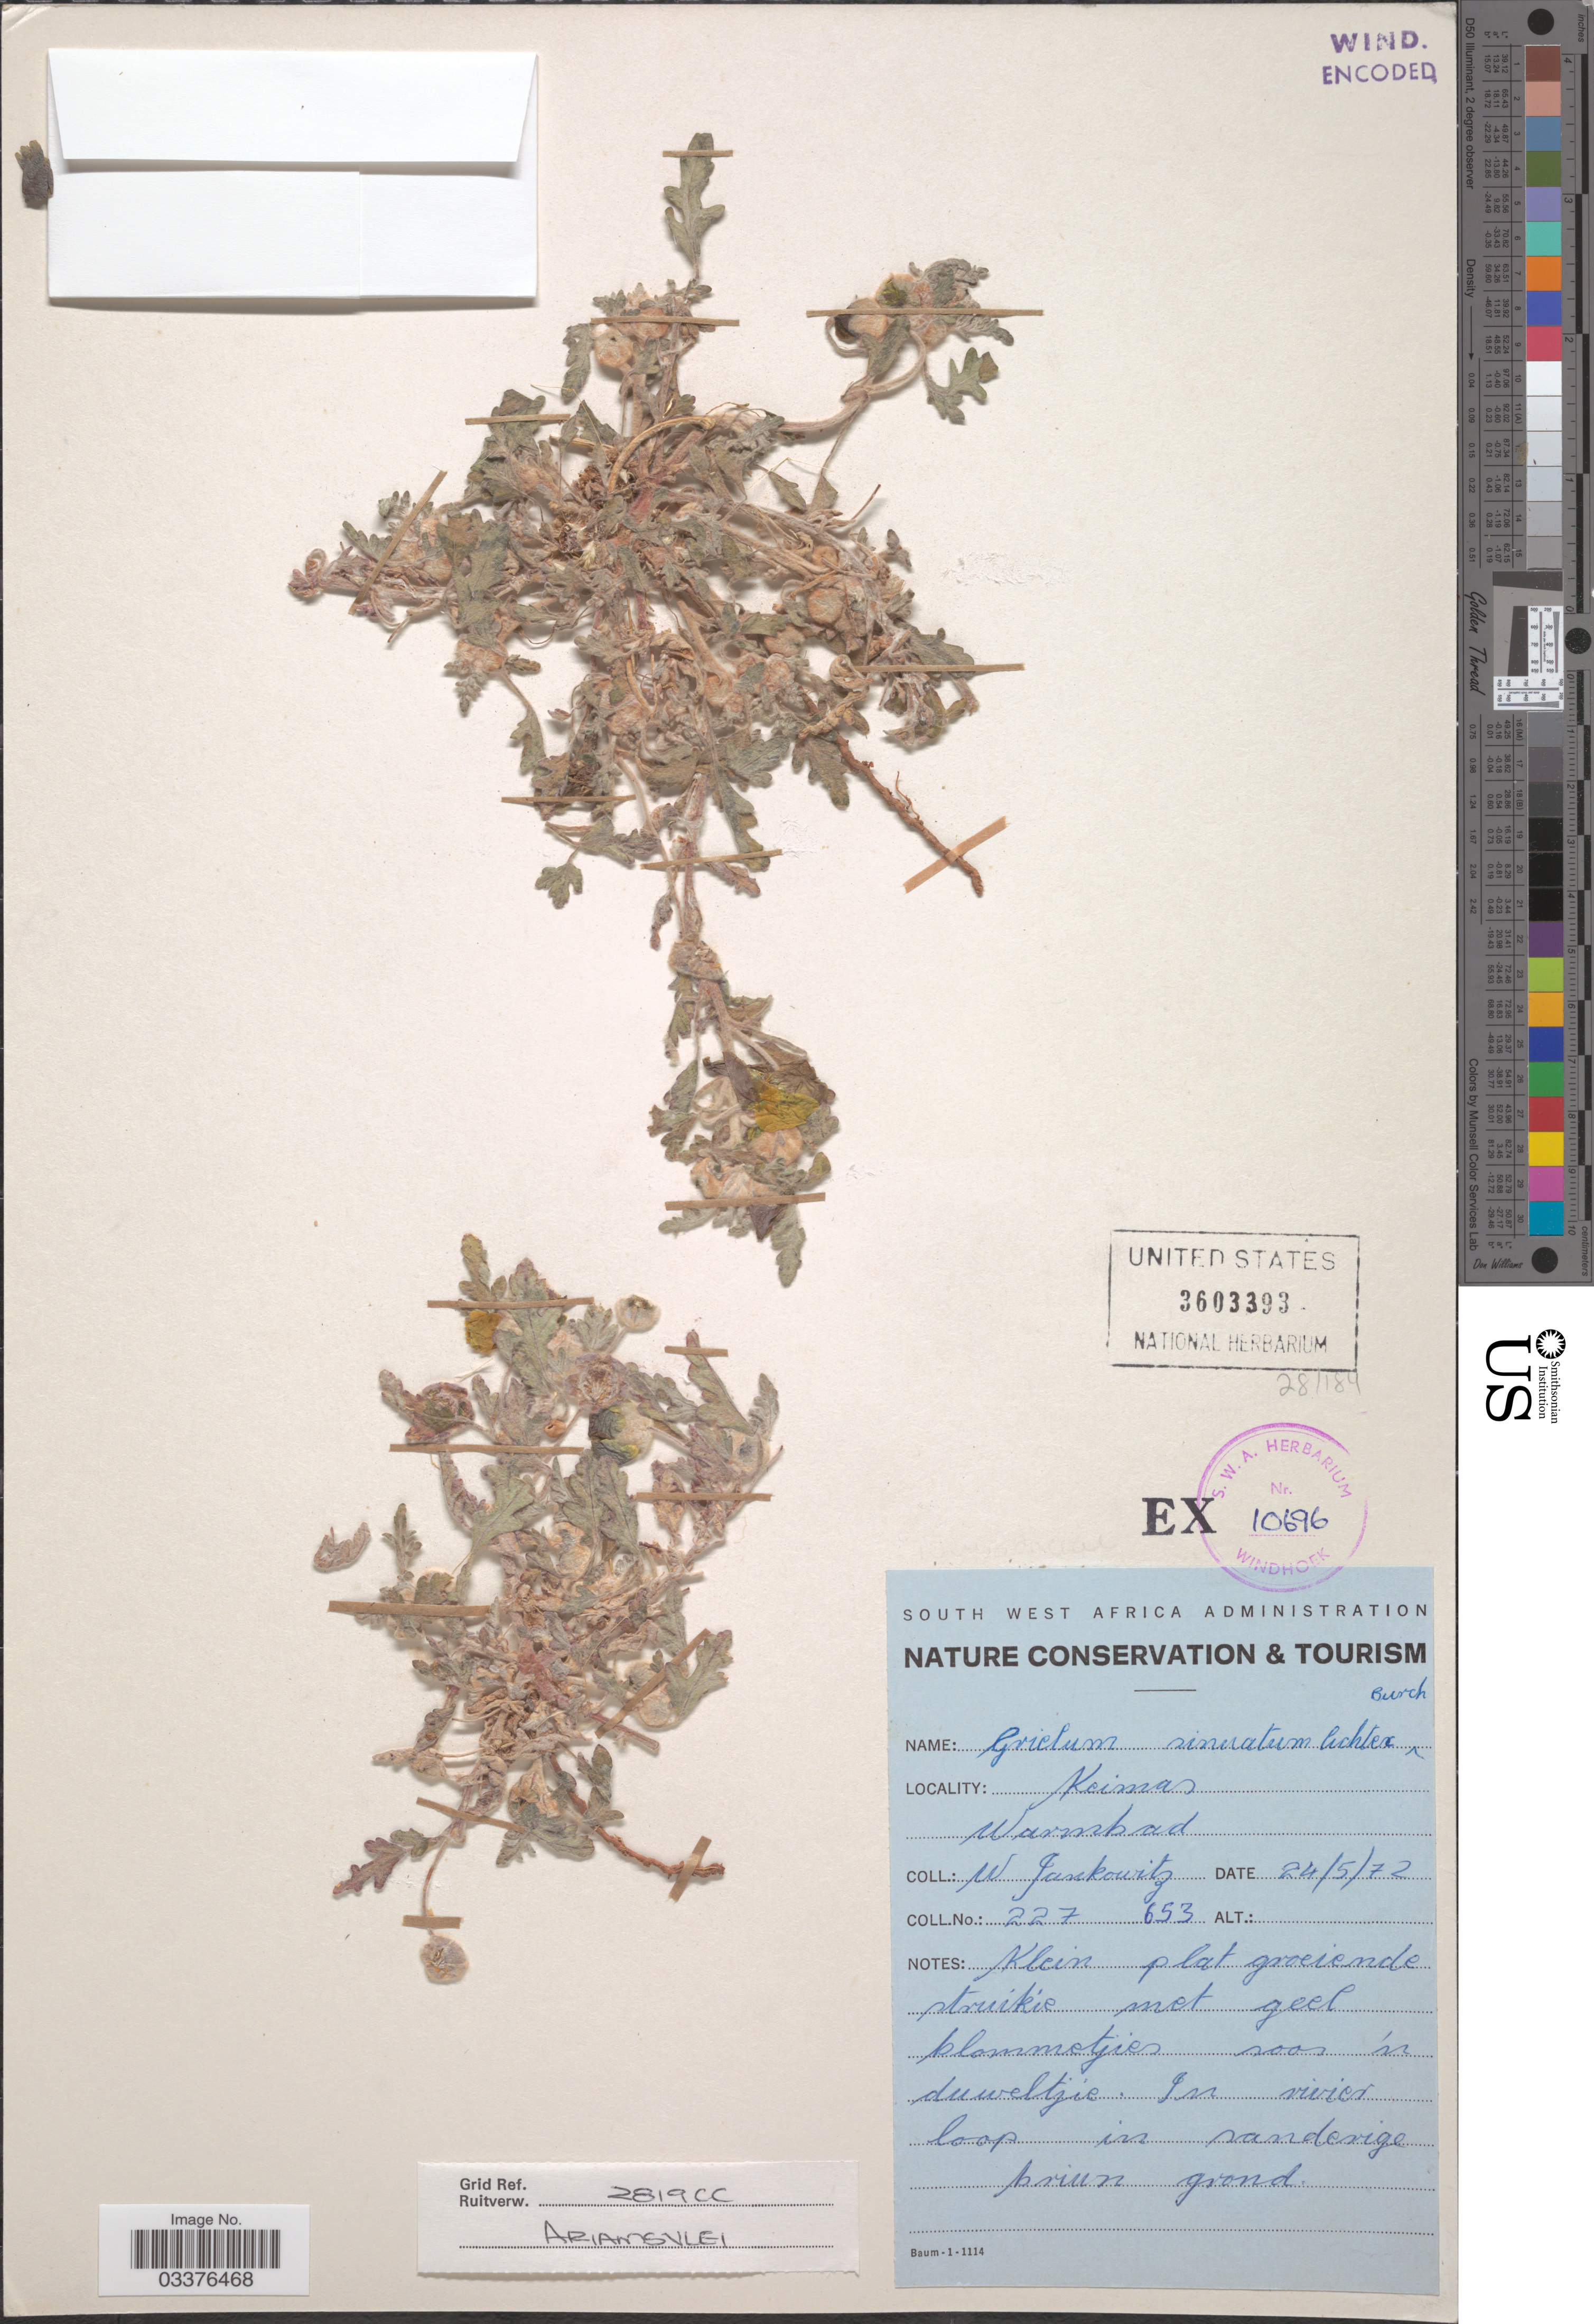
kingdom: Plantae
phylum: Tracheophyta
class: Magnoliopsida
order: Malvales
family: Neuradaceae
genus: Grielum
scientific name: Grielum sinuatum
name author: Licht. ex Burch.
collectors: W. Jankowitz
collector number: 227/653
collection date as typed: Transcribed d/m/y: 24/5/72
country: Namibia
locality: Keimas. Warmbad.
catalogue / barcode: US 3603393